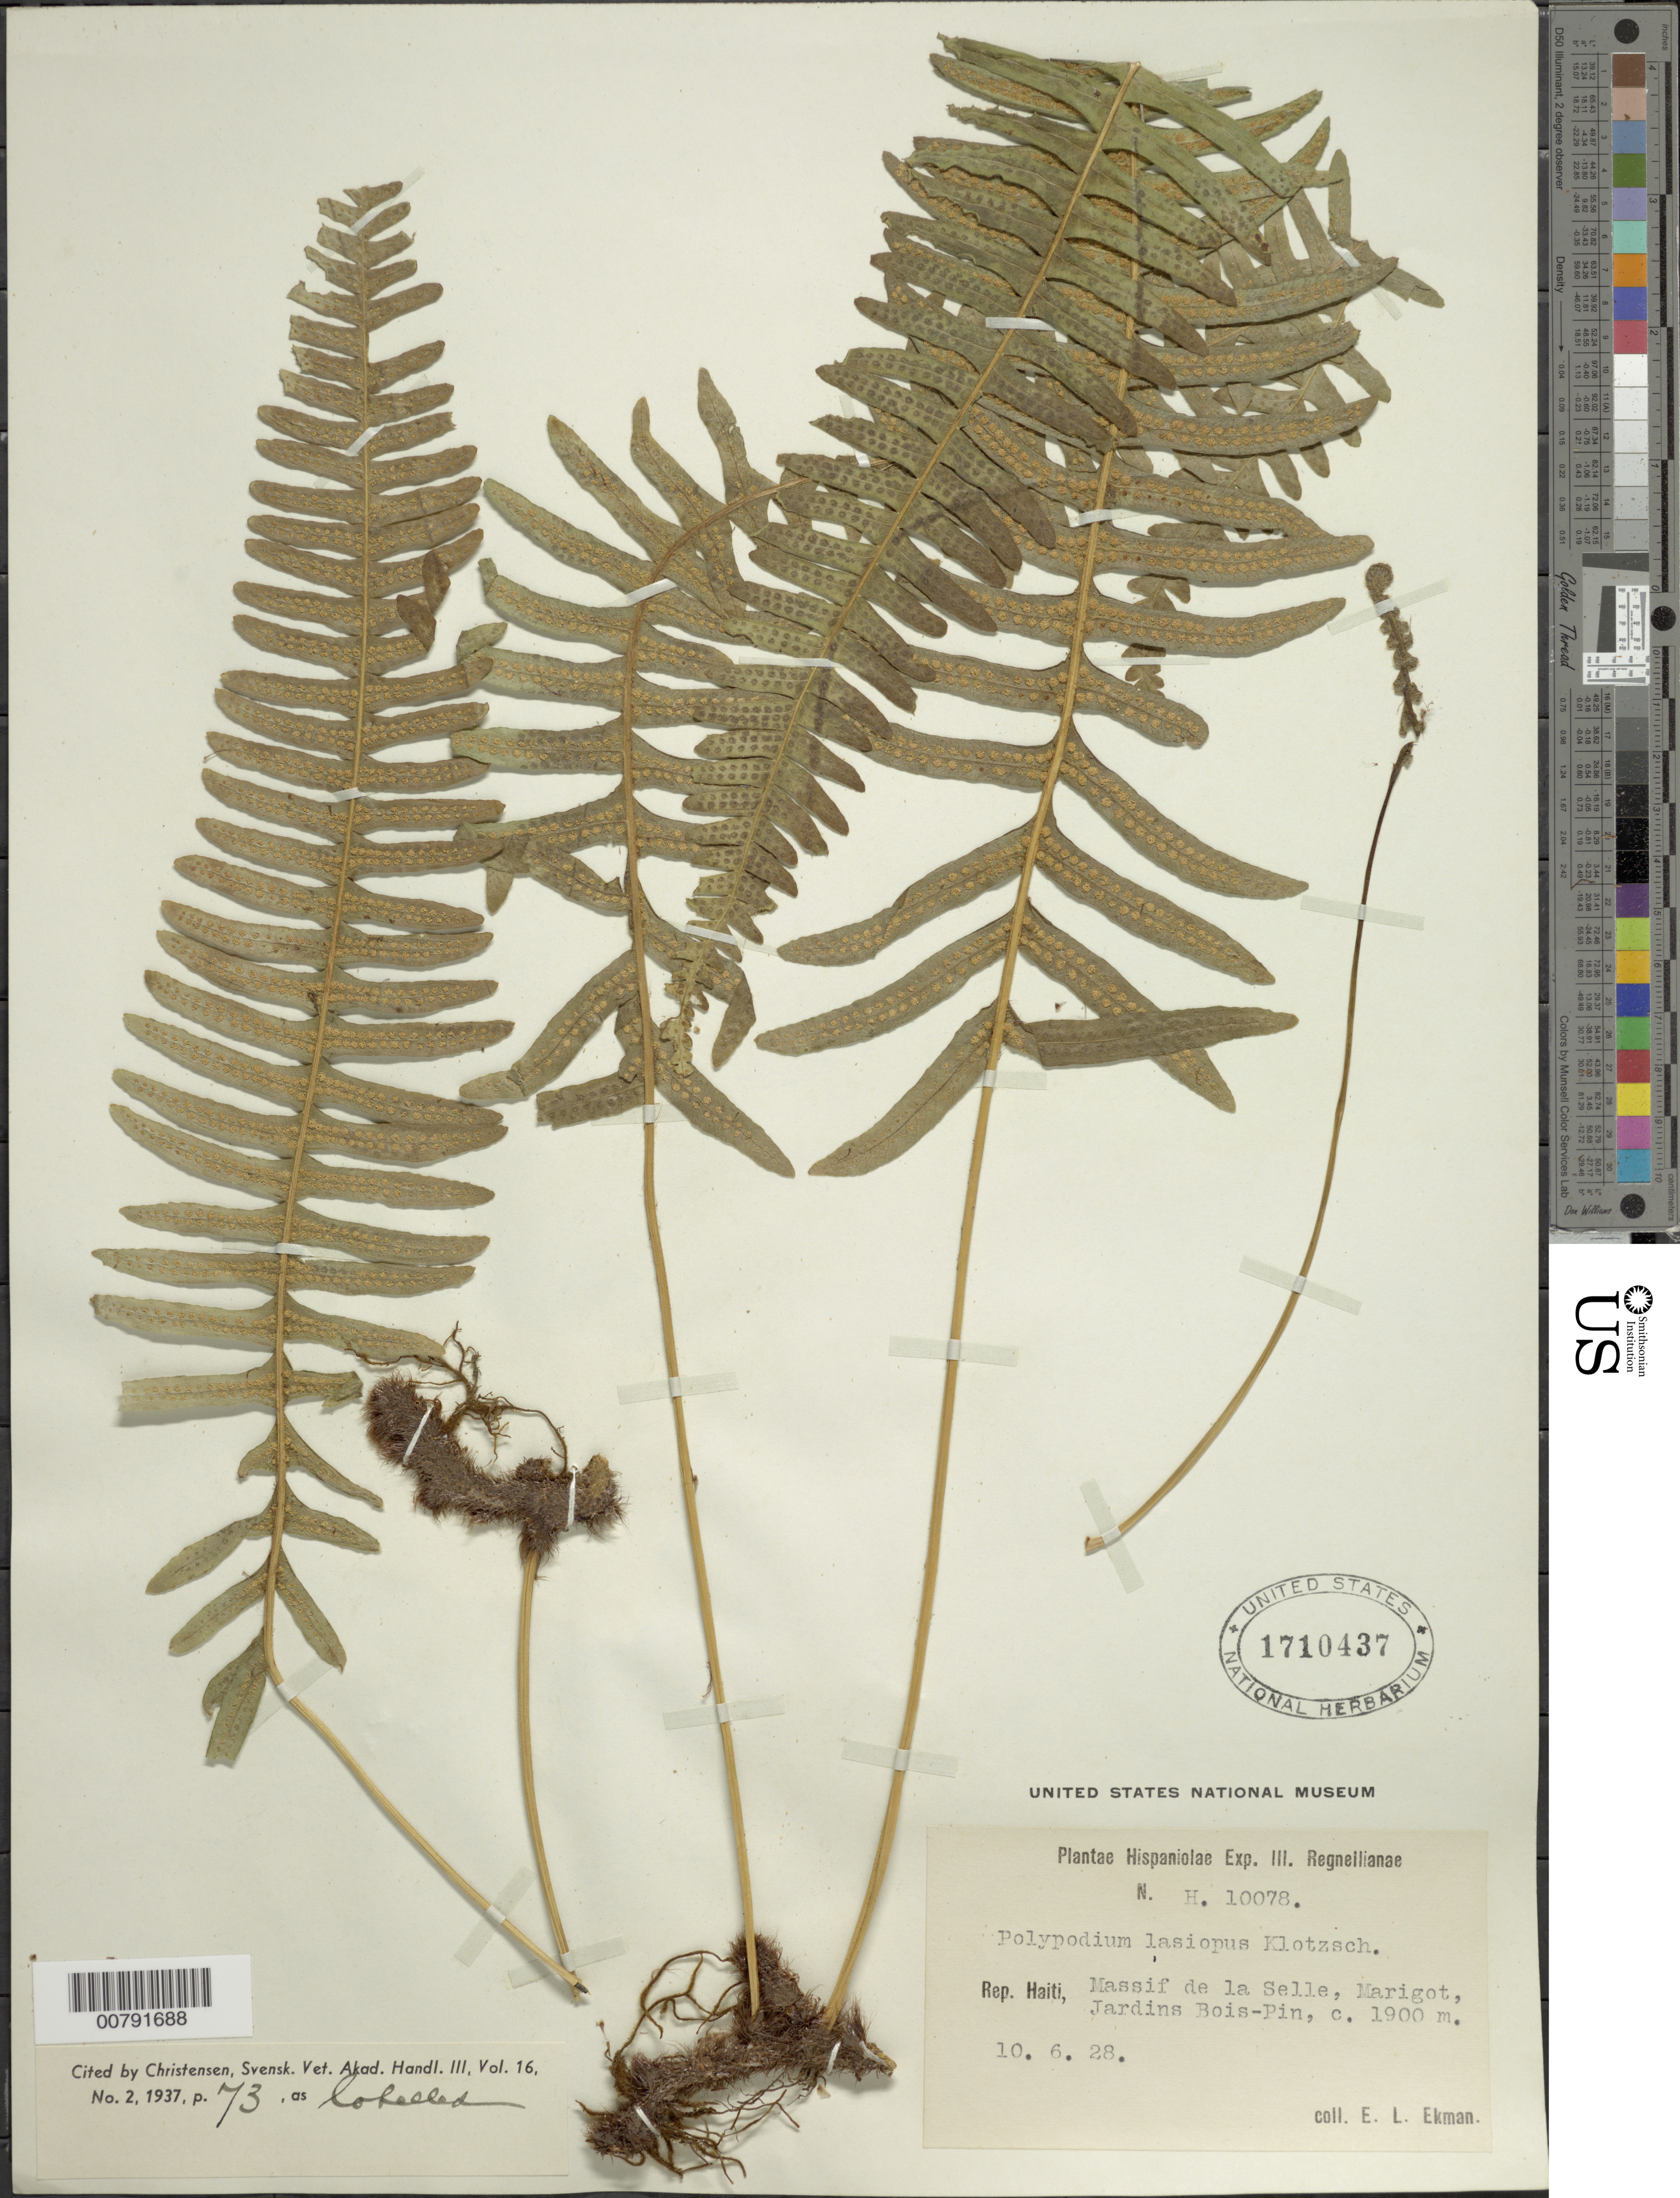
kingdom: Plantae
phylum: Tracheophyta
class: Polypodiopsida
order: Polypodiales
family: Polypodiaceae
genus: Serpocaulon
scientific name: Serpocaulon lasiopus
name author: (Klotzsch) A.R. Sm.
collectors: E. L. Ekman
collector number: H 10078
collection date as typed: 10 Jun 1920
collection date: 1920-06-10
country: Haiti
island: Hispaniola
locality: Massif de la Selle, Marigot, Jardins Bois-Pin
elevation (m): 1900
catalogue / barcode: US 1710437